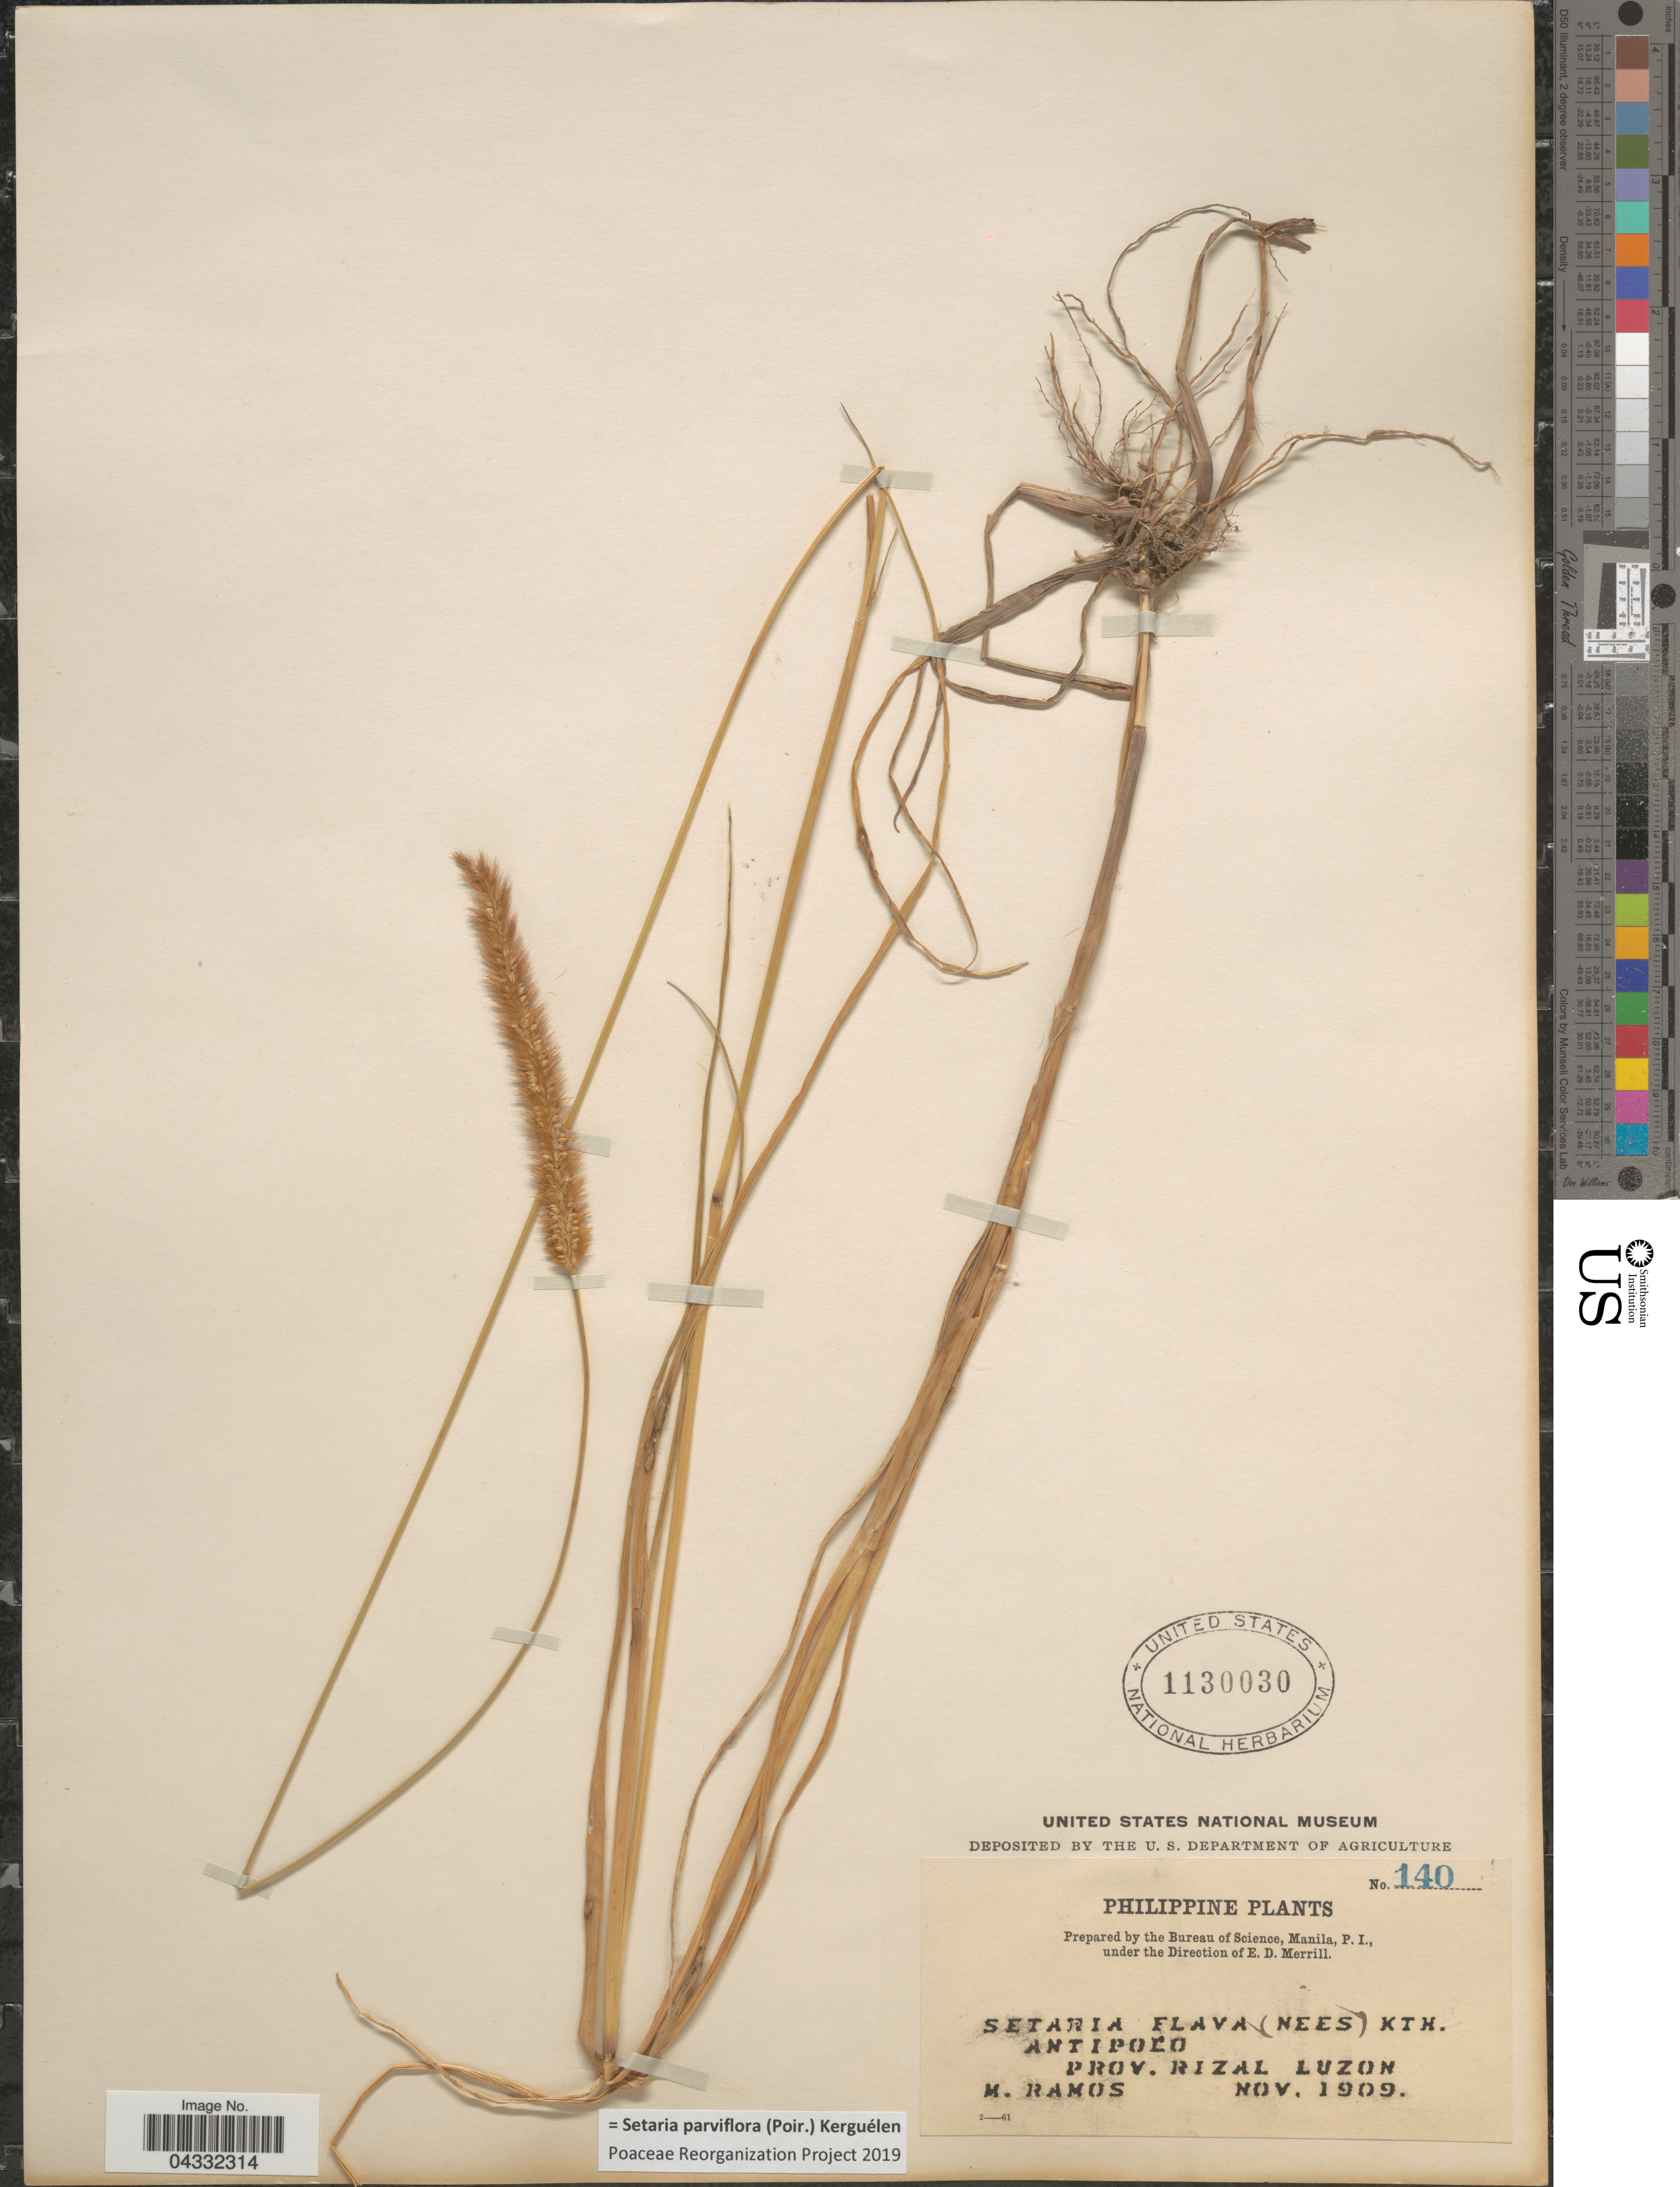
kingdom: Plantae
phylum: Tracheophyta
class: Liliopsida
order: Poales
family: Poaceae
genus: Setaria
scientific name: Setaria parviflora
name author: (Poir.) Kerguélen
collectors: M. Ramos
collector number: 140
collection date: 1909-11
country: Philippines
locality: Antipolo. Prov. Rizal. Luzon.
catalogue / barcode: US 1130030